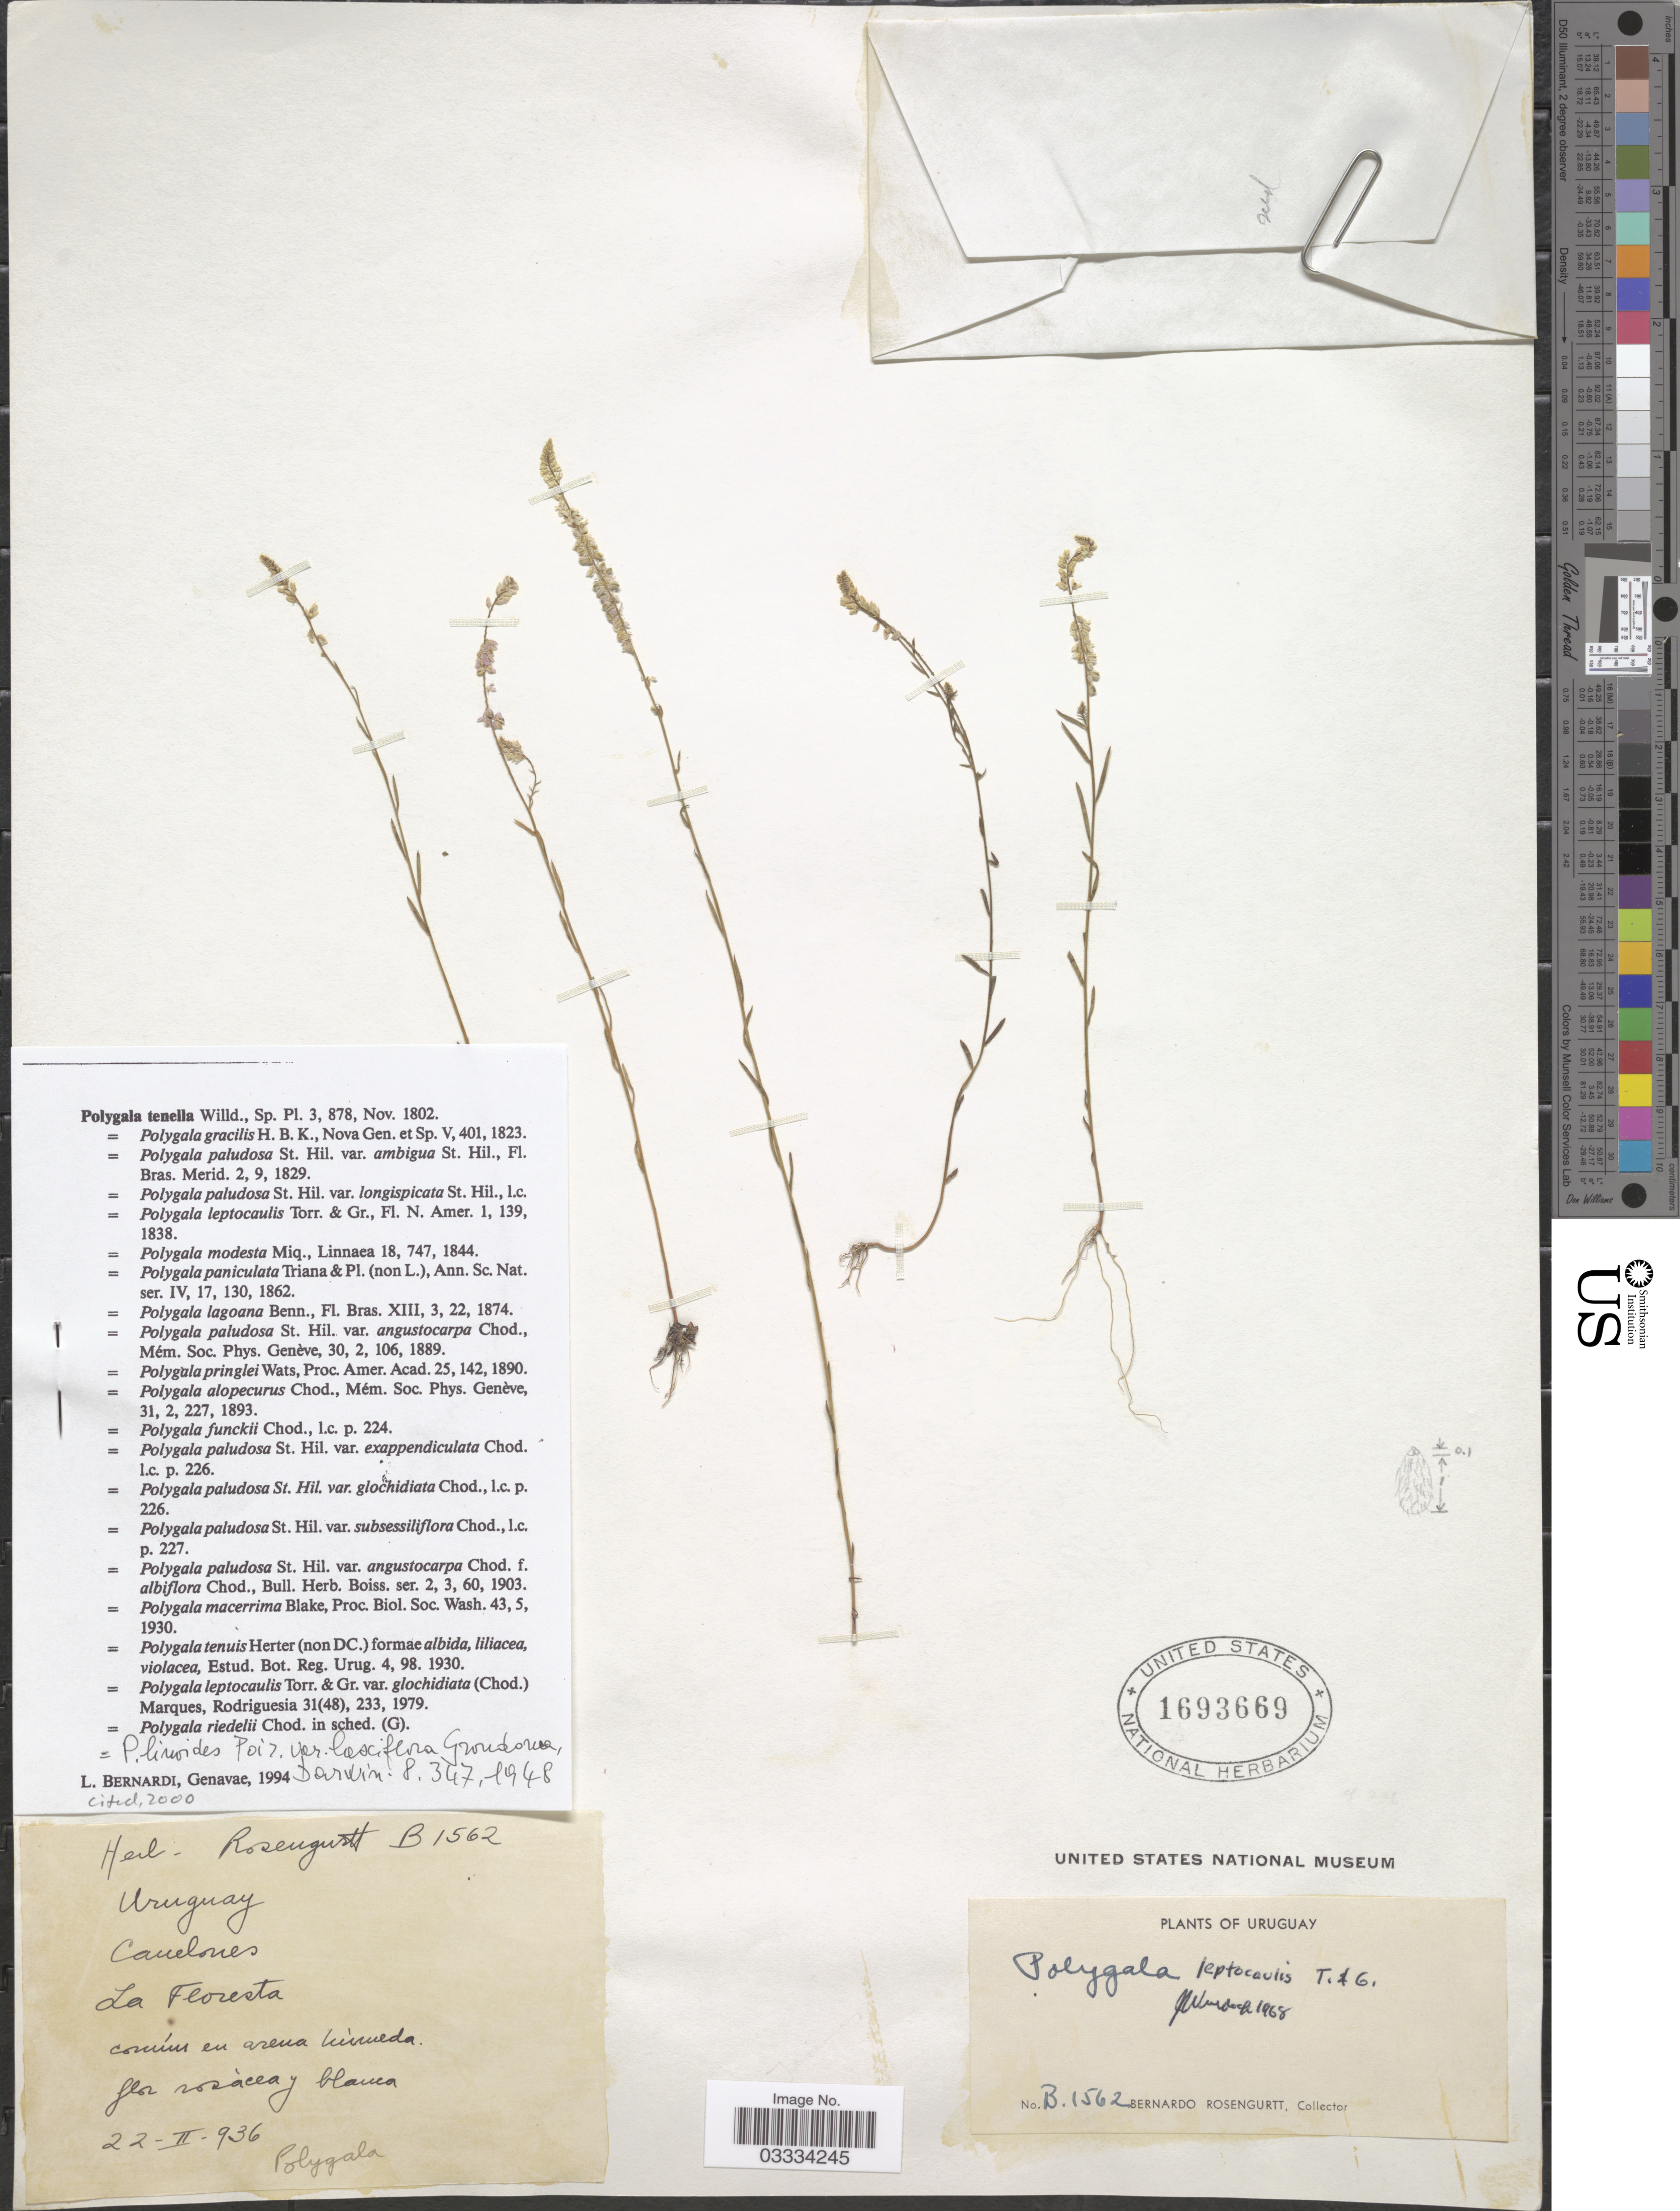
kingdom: Plantae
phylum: Tracheophyta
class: Magnoliopsida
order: Fabales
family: Polygalaceae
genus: Polygala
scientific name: Polygala tenella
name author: Willd.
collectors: B. Rosengurtt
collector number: B 1562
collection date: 1936-02-22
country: Uruguay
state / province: Canelones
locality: La Floresta.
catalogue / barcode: US 1693669